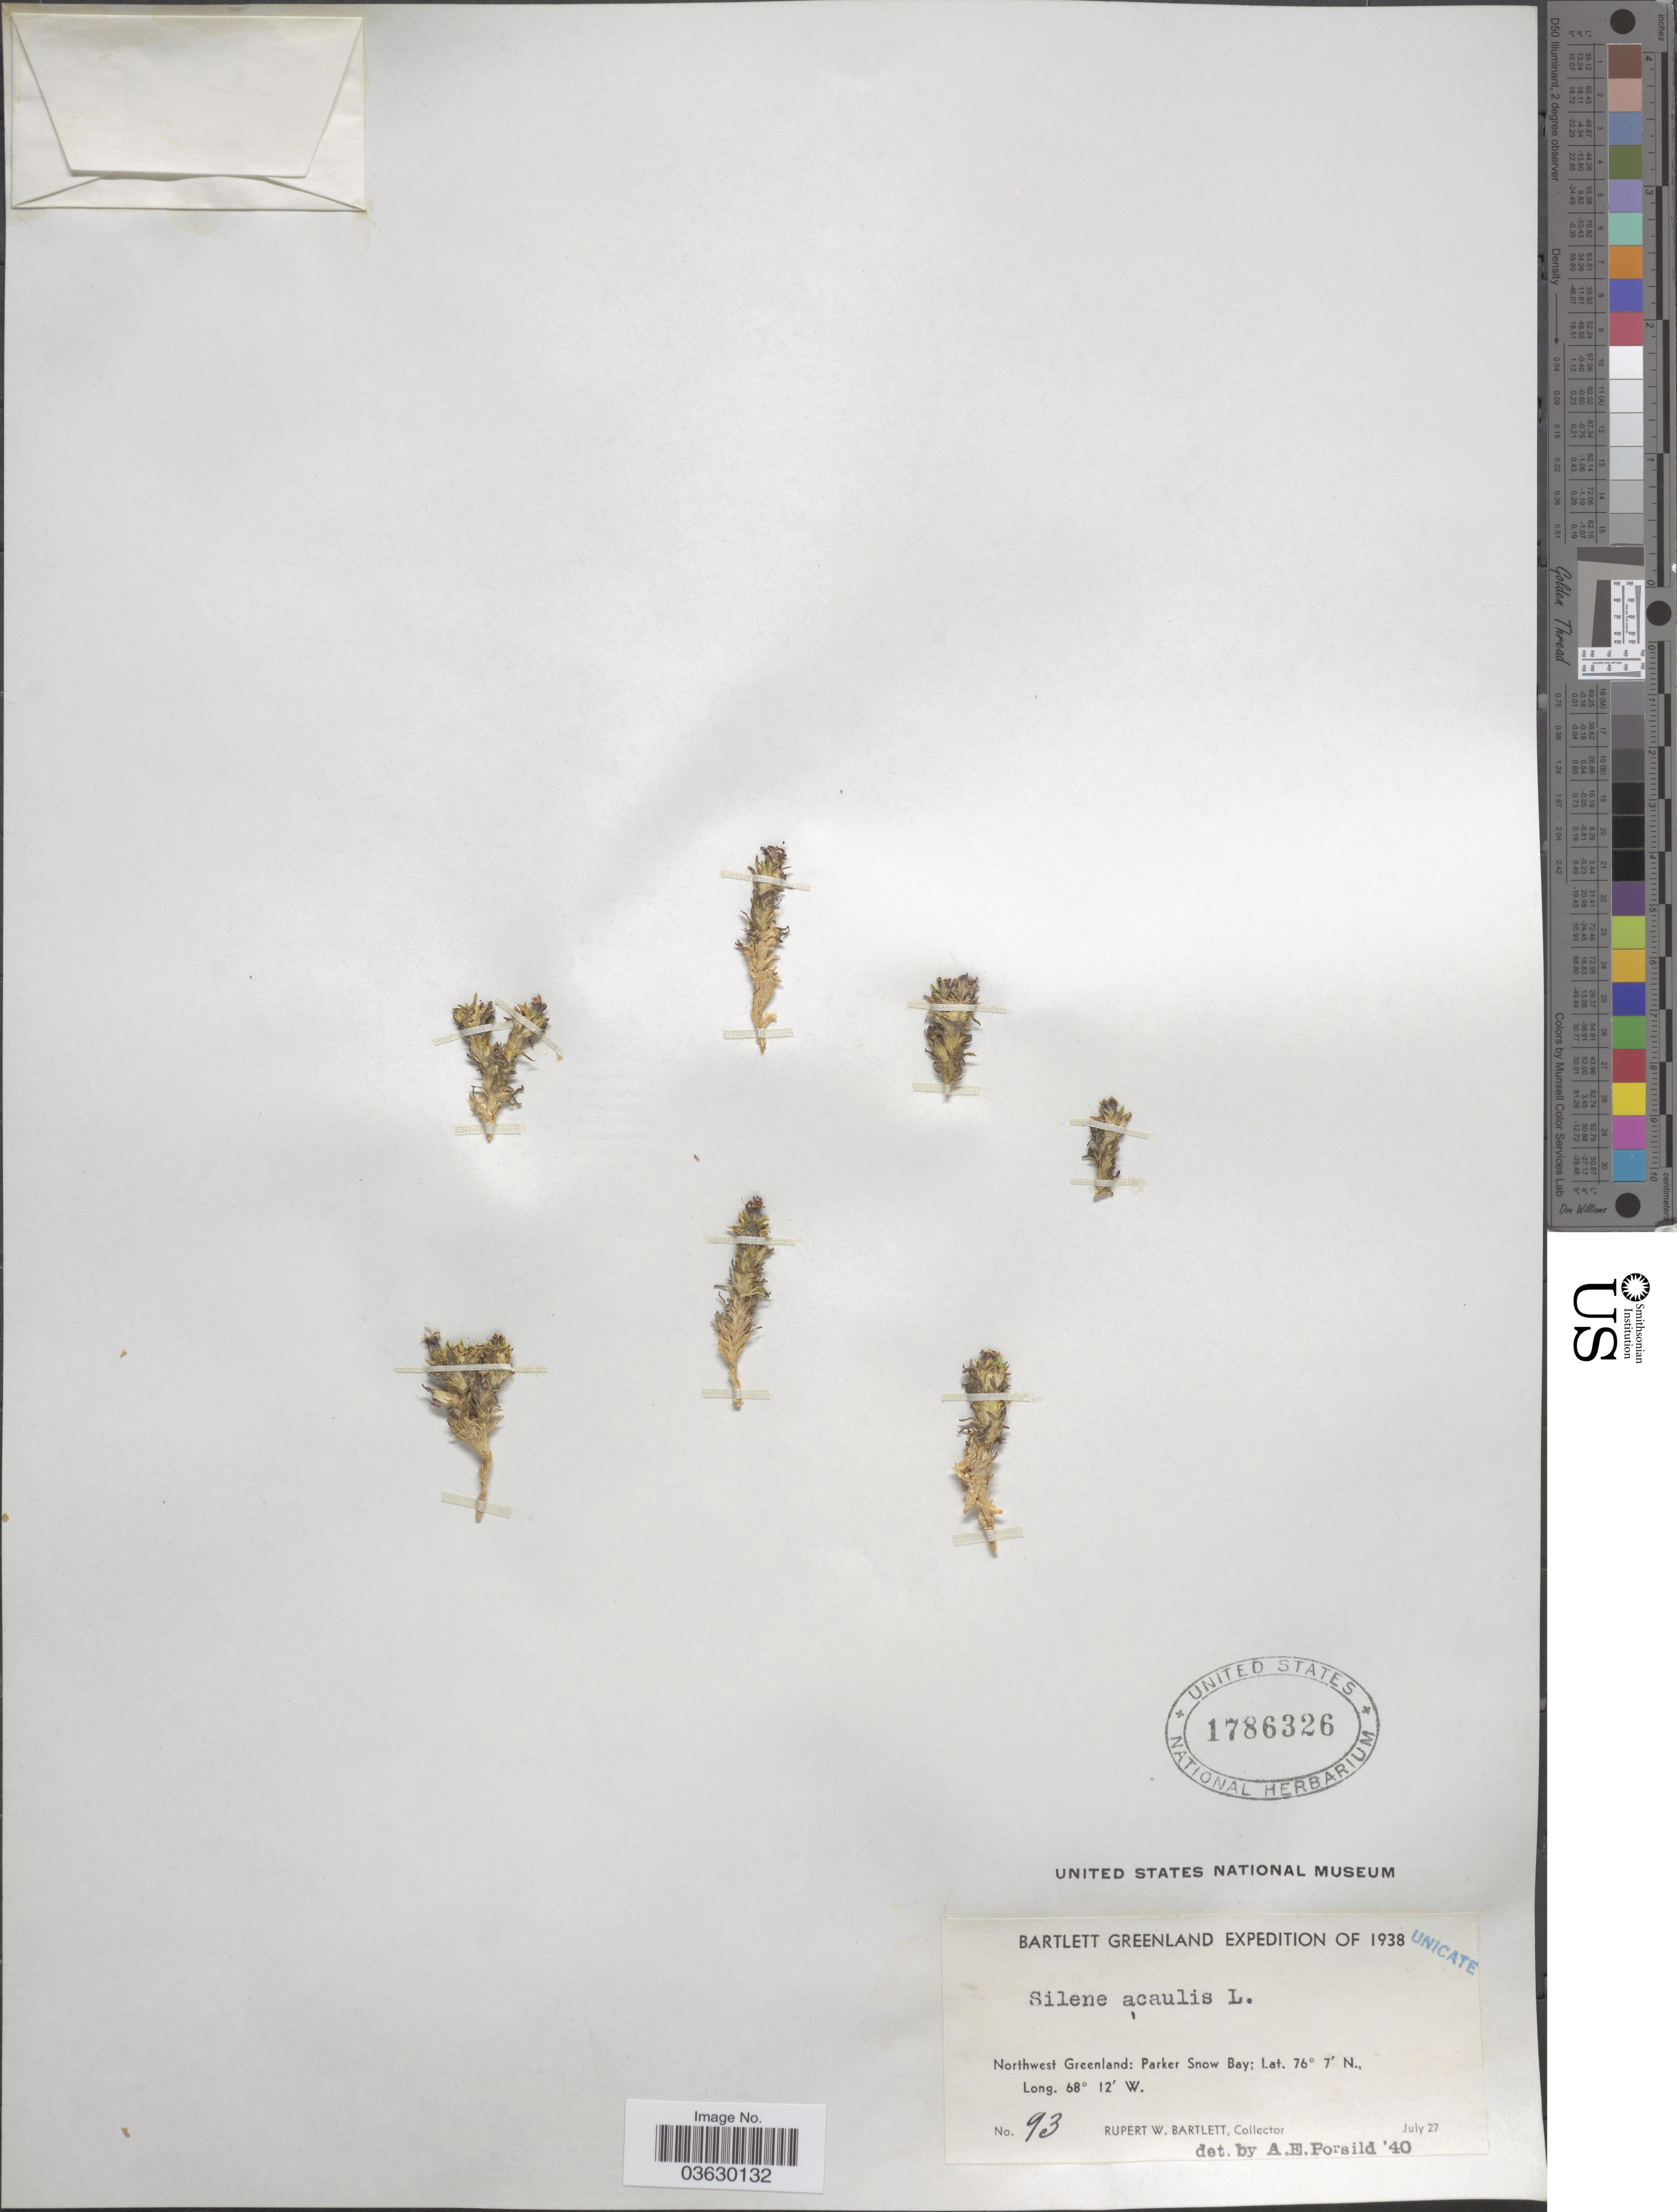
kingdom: Plantae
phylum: Tracheophyta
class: Magnoliopsida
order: Caryophyllales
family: Caryophyllaceae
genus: Silene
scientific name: Silene acaulis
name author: (L.) Jacq.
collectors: R. W. Bartlett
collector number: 93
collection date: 1938-07-27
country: Greenland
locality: Northwest Greenland: Parker Snow Bay.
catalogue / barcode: US 1786326